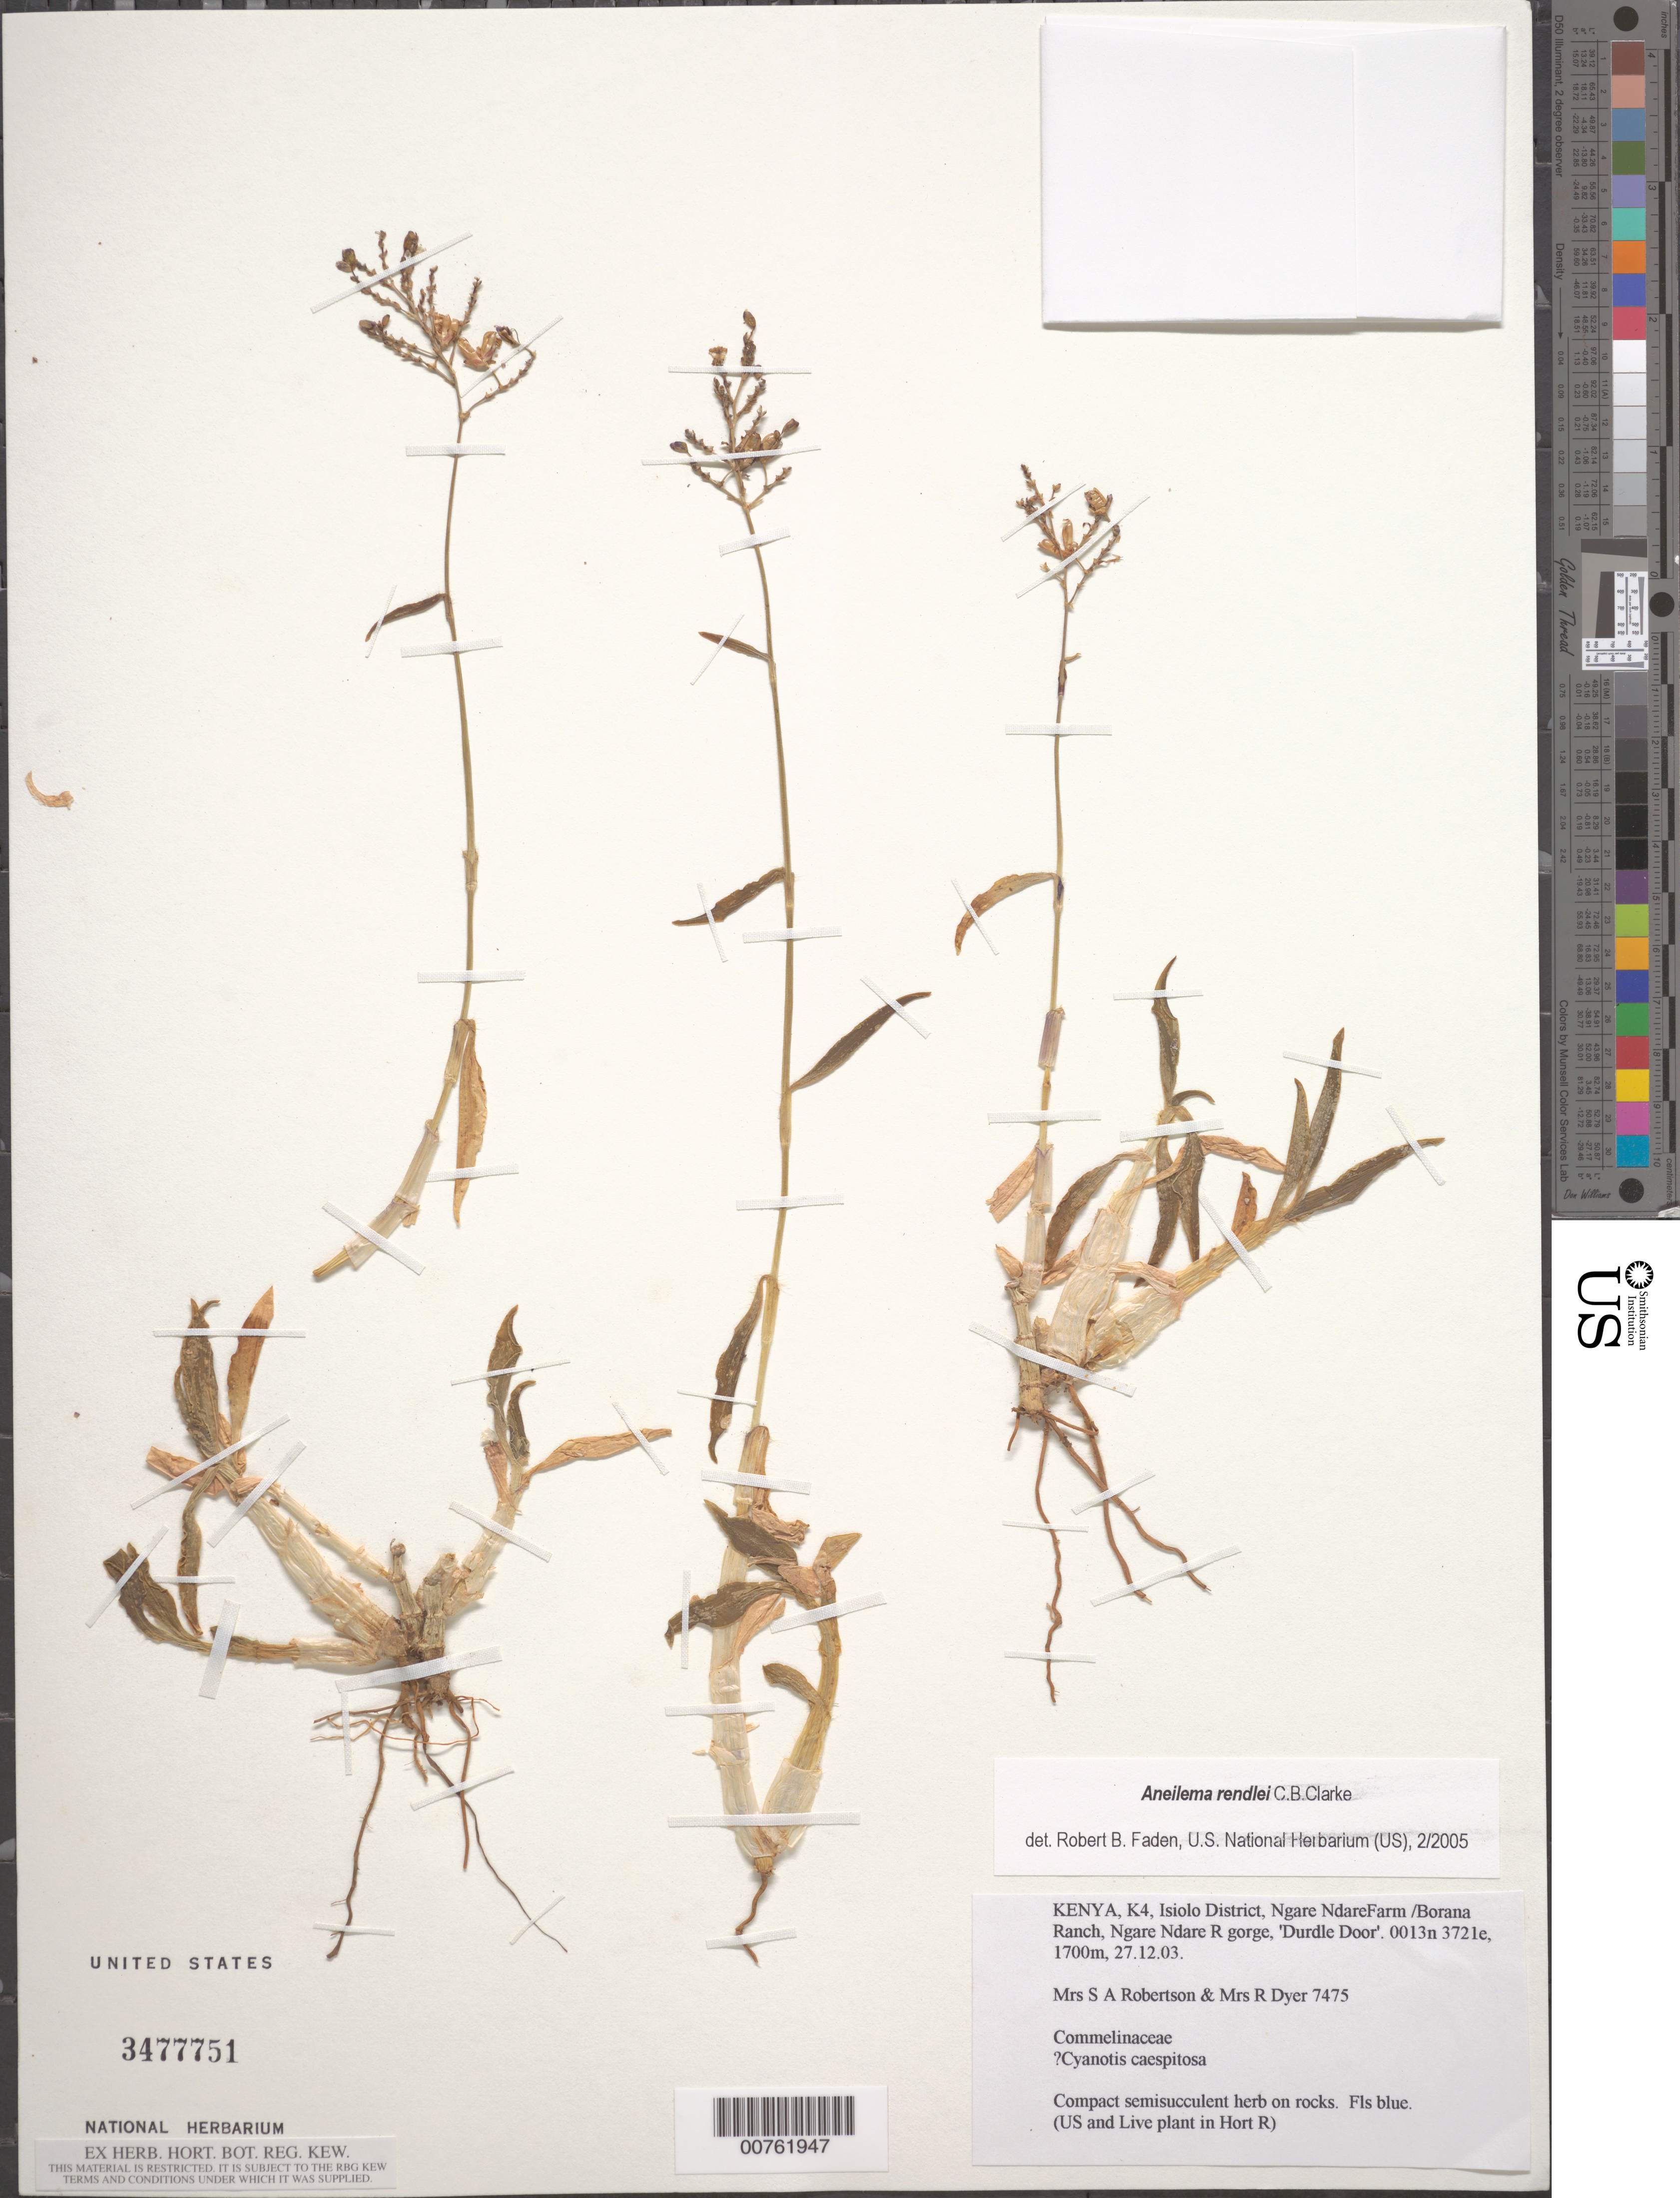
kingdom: Plantae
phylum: Tracheophyta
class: Liliopsida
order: Commelinales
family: Commelinaceae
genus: Aneilema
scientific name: Aneilema rendlei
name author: C.B. Clarke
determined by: Faden, Robert B., (US), Smithsonian Institution - National Museum of Natural History (UNITED STATES)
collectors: S. A. Robertson et al.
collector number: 7475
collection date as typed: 27 Dec 2003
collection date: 2003-12-27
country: Kenya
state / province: Isiolo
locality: K4 Ngare NdareFarm /Borana Ranch, Ngare Ndare R gorge,l 'Durdle Door'.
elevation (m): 1700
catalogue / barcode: US 3477751